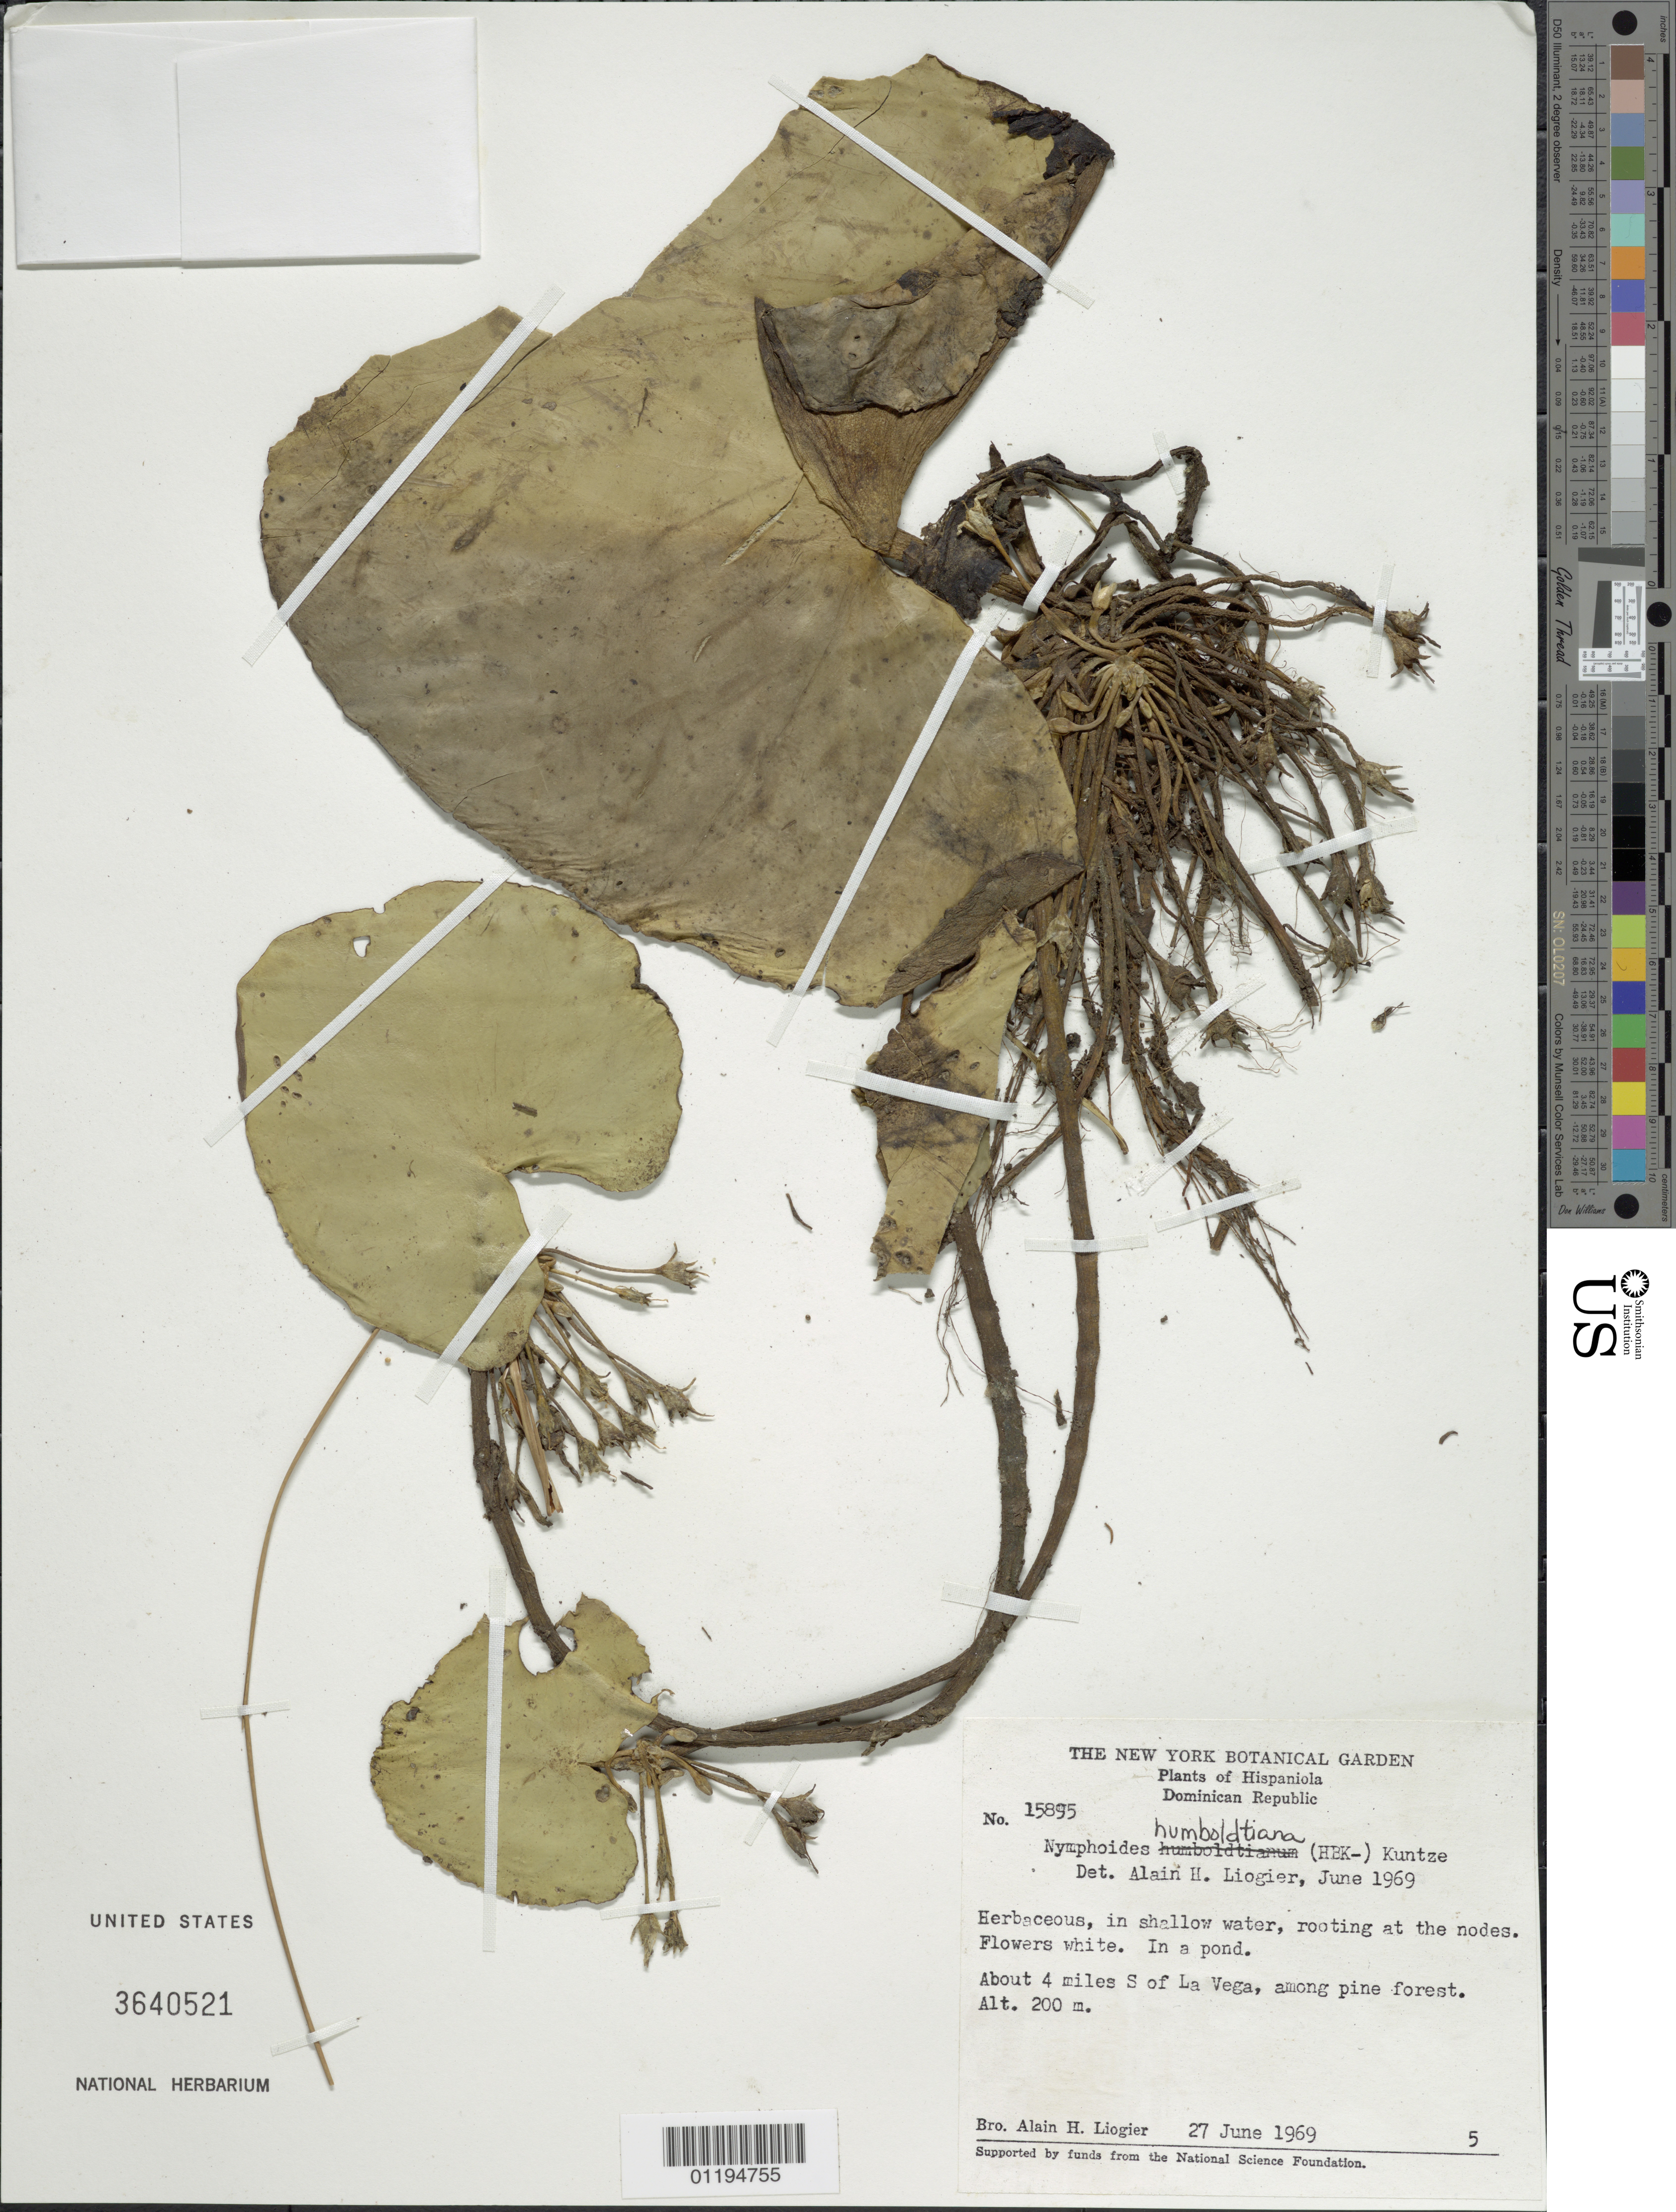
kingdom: Plantae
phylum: Tracheophyta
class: Magnoliopsida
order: Asterales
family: Menyanthaceae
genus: Nymphoides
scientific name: Nymphoides humboldtiana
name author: (Kunth) Kuntze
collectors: A. Loigier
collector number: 15895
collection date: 1969-06-27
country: Dominican Republic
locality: about 4 miles S of La Vega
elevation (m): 200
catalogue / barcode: US 3640521